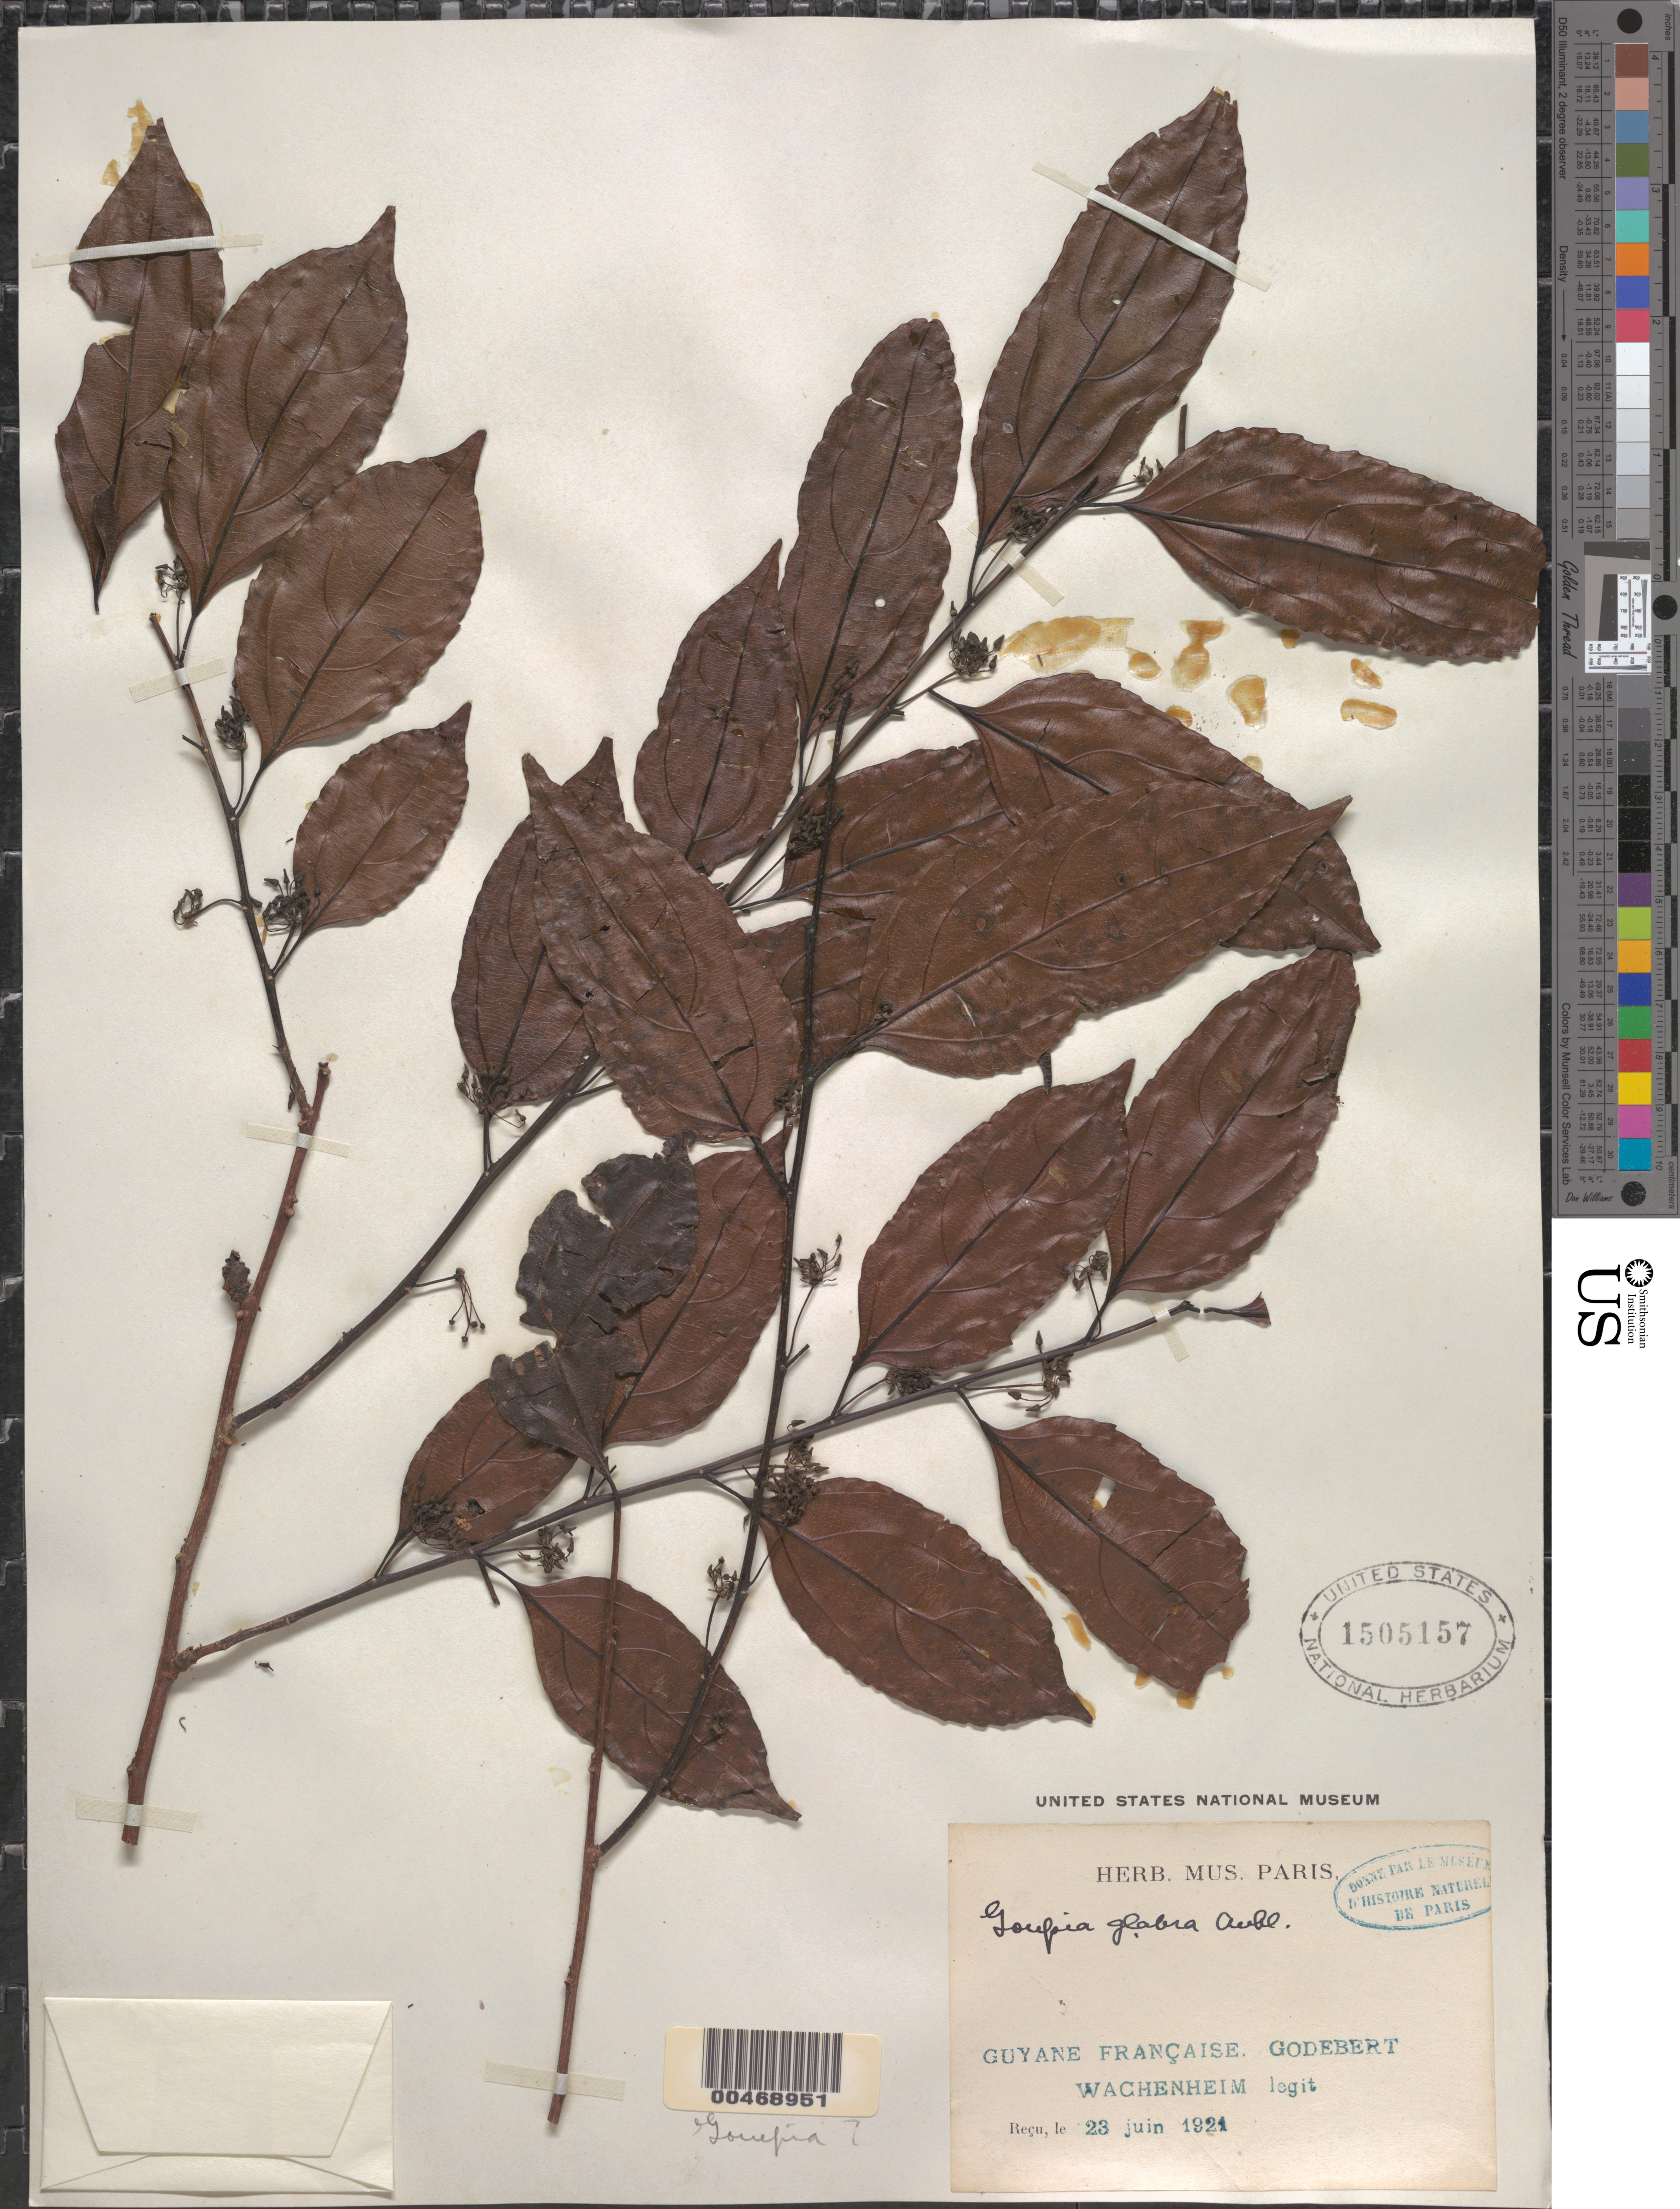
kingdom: Plantae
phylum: Tracheophyta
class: Magnoliopsida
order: Malpighiales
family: Goupiaceae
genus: Goupia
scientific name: Goupia glabra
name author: Aubl.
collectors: G. Wachenheim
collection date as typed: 23 June 1921 (rec'd)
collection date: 1921-06-23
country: French Guiana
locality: Godebert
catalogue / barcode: US 1505157